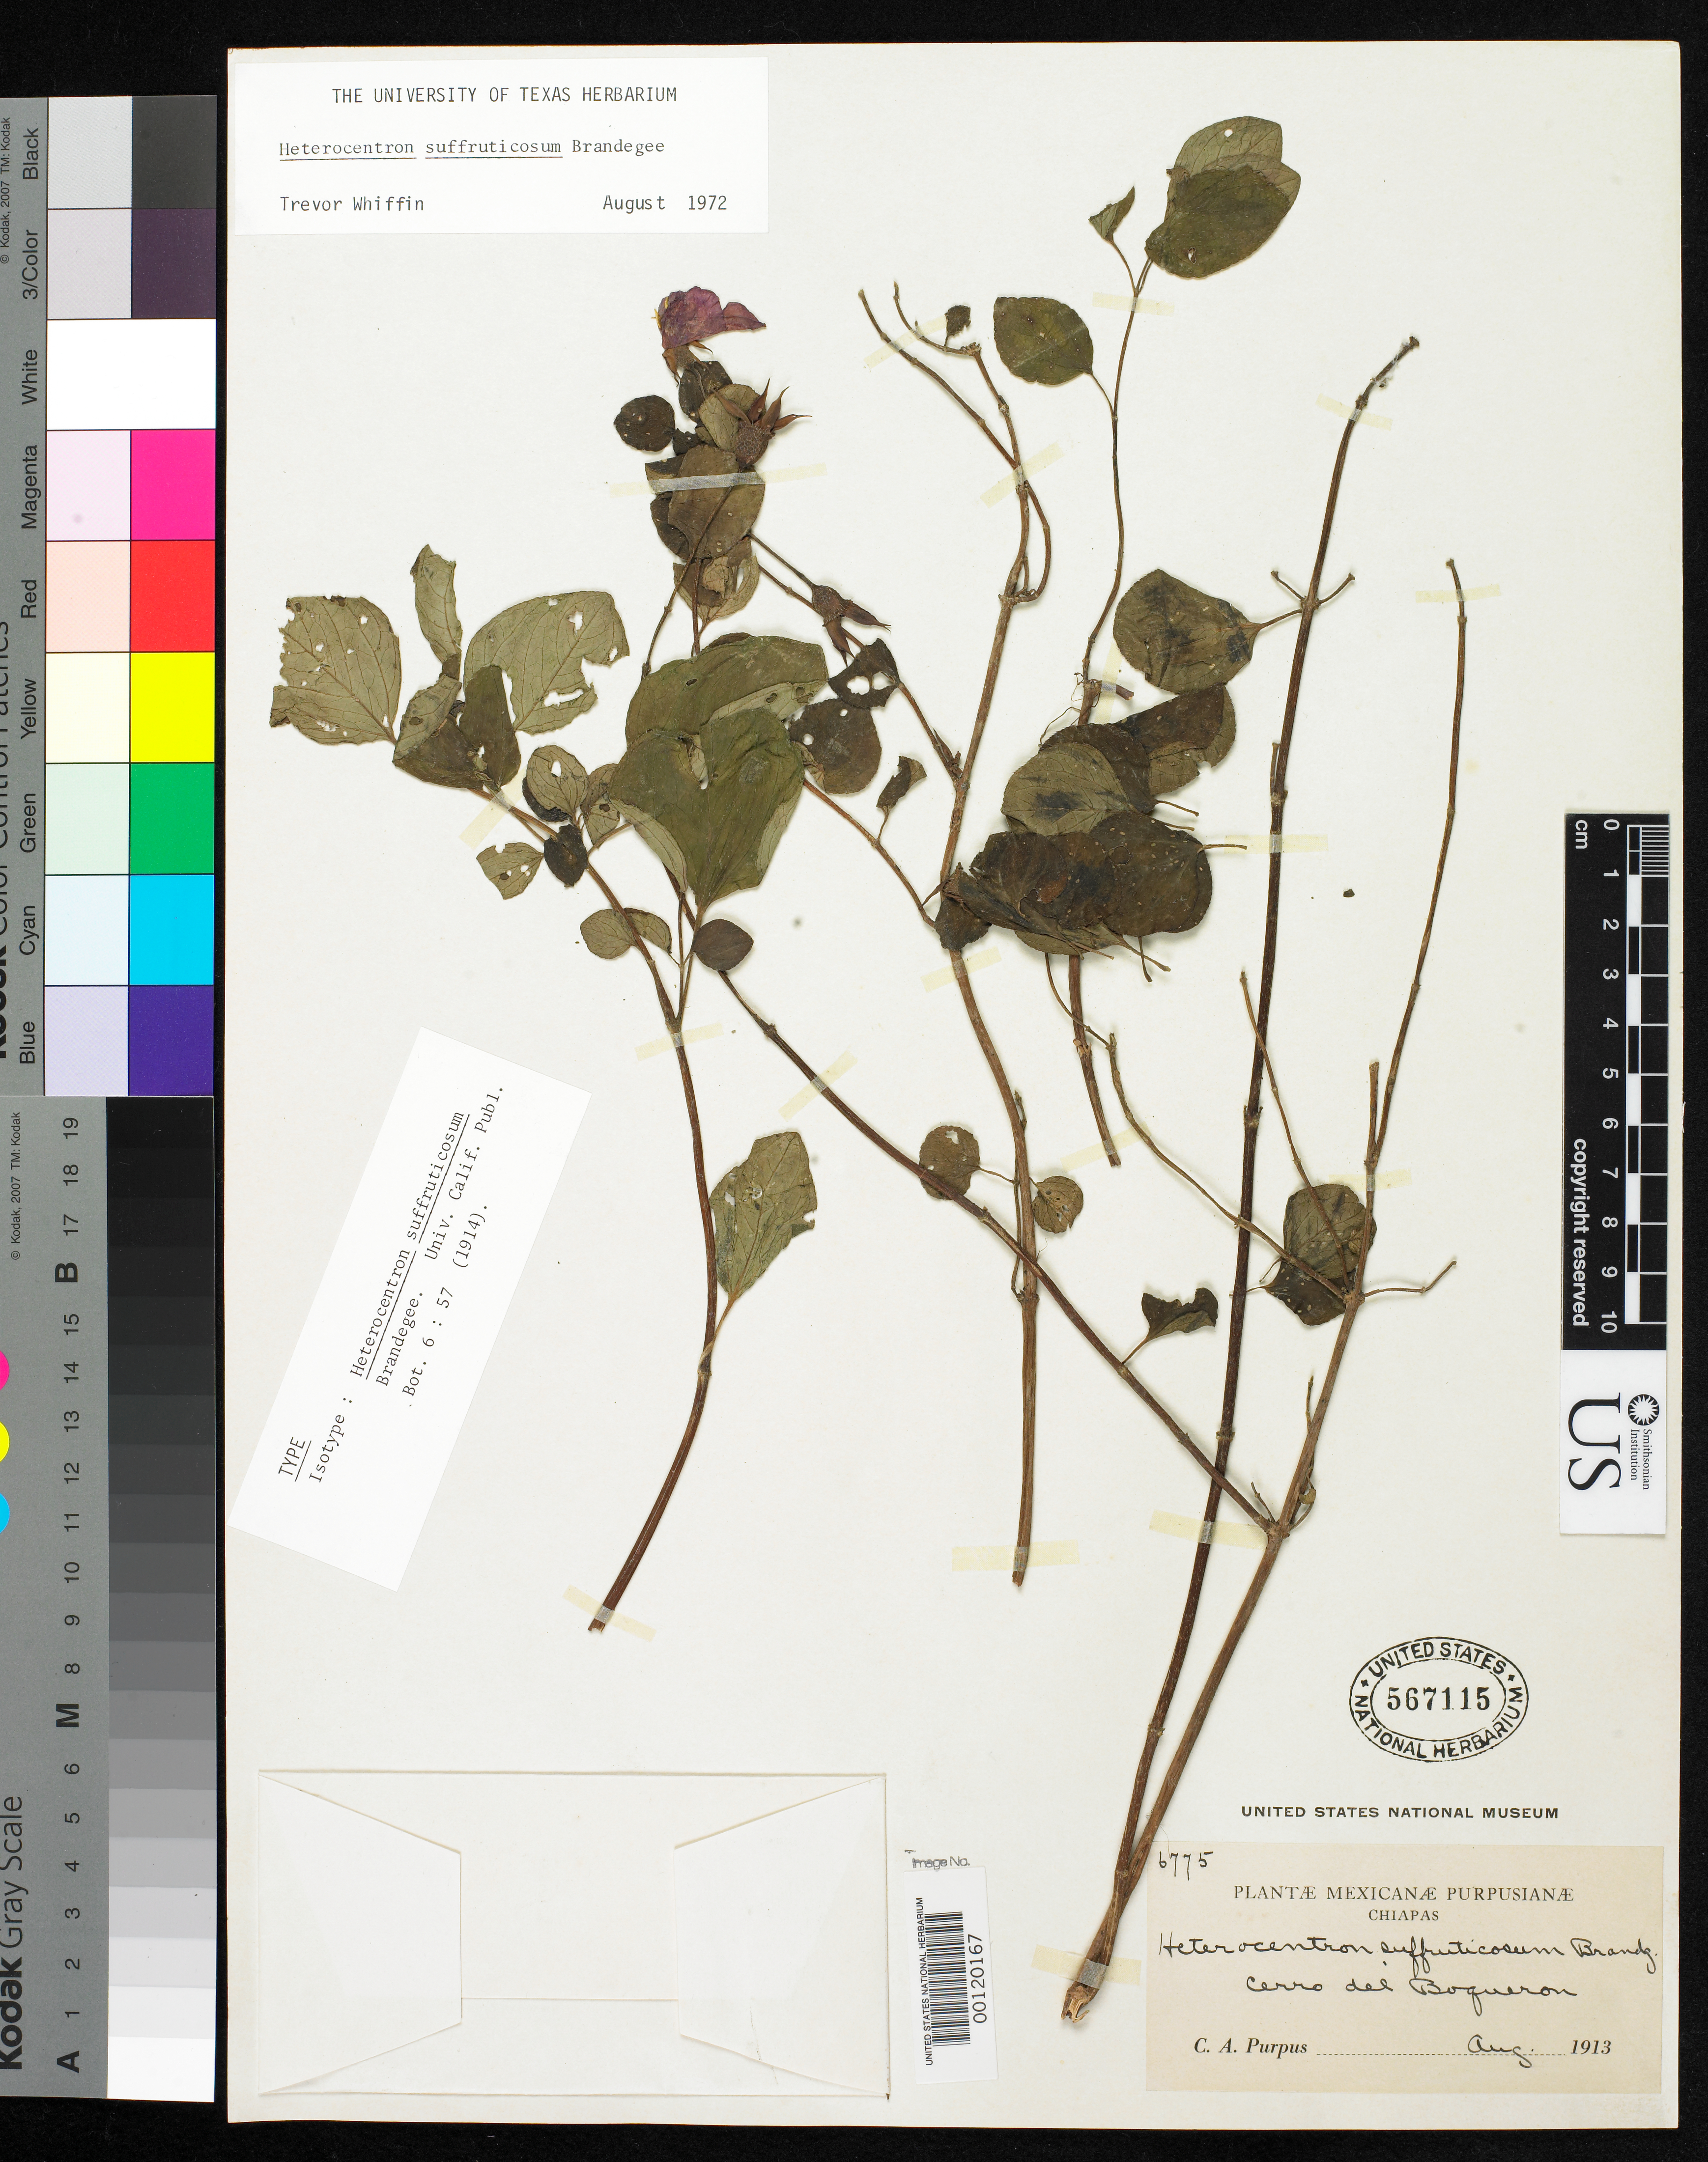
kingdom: Plantae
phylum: Tracheophyta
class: Magnoliopsida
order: Myrtales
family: Melastomataceae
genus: Heterocentron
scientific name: Heterocentron suffruticosum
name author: Brandegee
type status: Isotype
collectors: C. A. Purpus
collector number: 6775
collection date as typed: Aug 1913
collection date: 1913-08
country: Mexico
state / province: Chiapas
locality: Cerro del Boqueron.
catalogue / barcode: US 567115